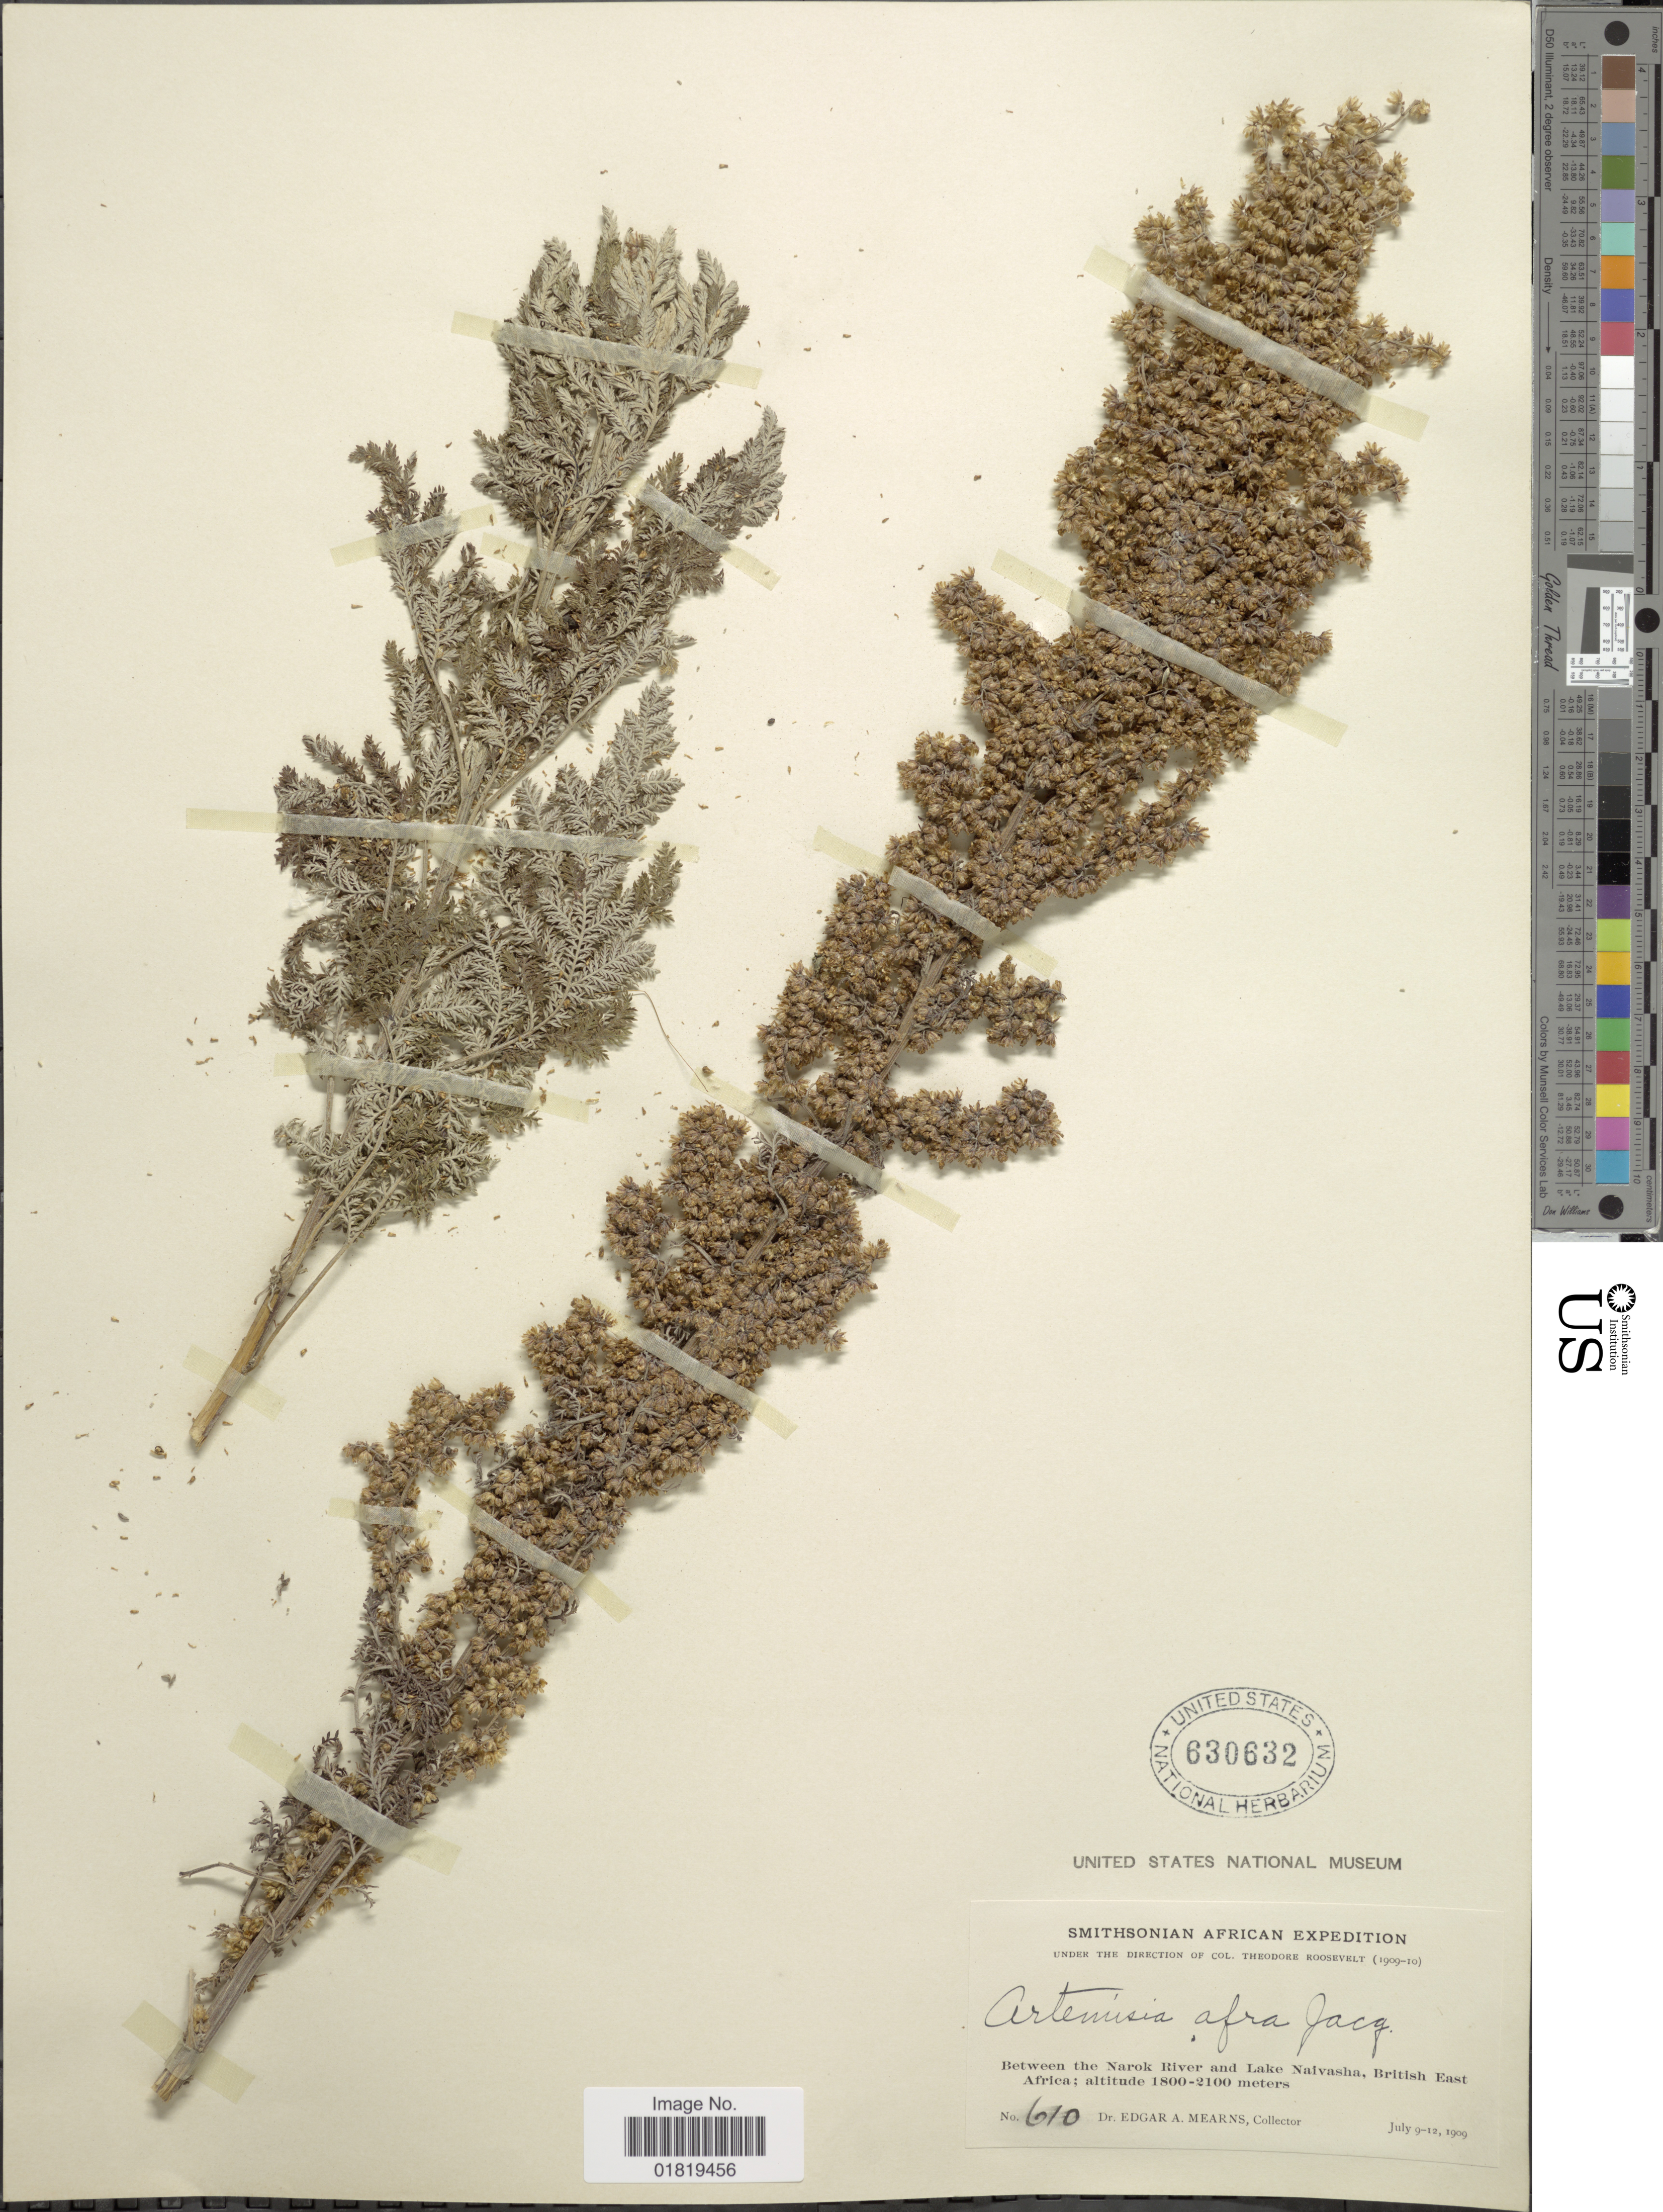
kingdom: Plantae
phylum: Tracheophyta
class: Magnoliopsida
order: Asterales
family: Asteraceae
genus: Artemisia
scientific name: Artemisia afra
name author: Jacq. ex Willd.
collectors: E. A. Mearns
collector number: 610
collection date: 1909-07-09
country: Kenya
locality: Between the Narok River and Lake Naivasha, British East Africa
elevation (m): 1800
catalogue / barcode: US 630632